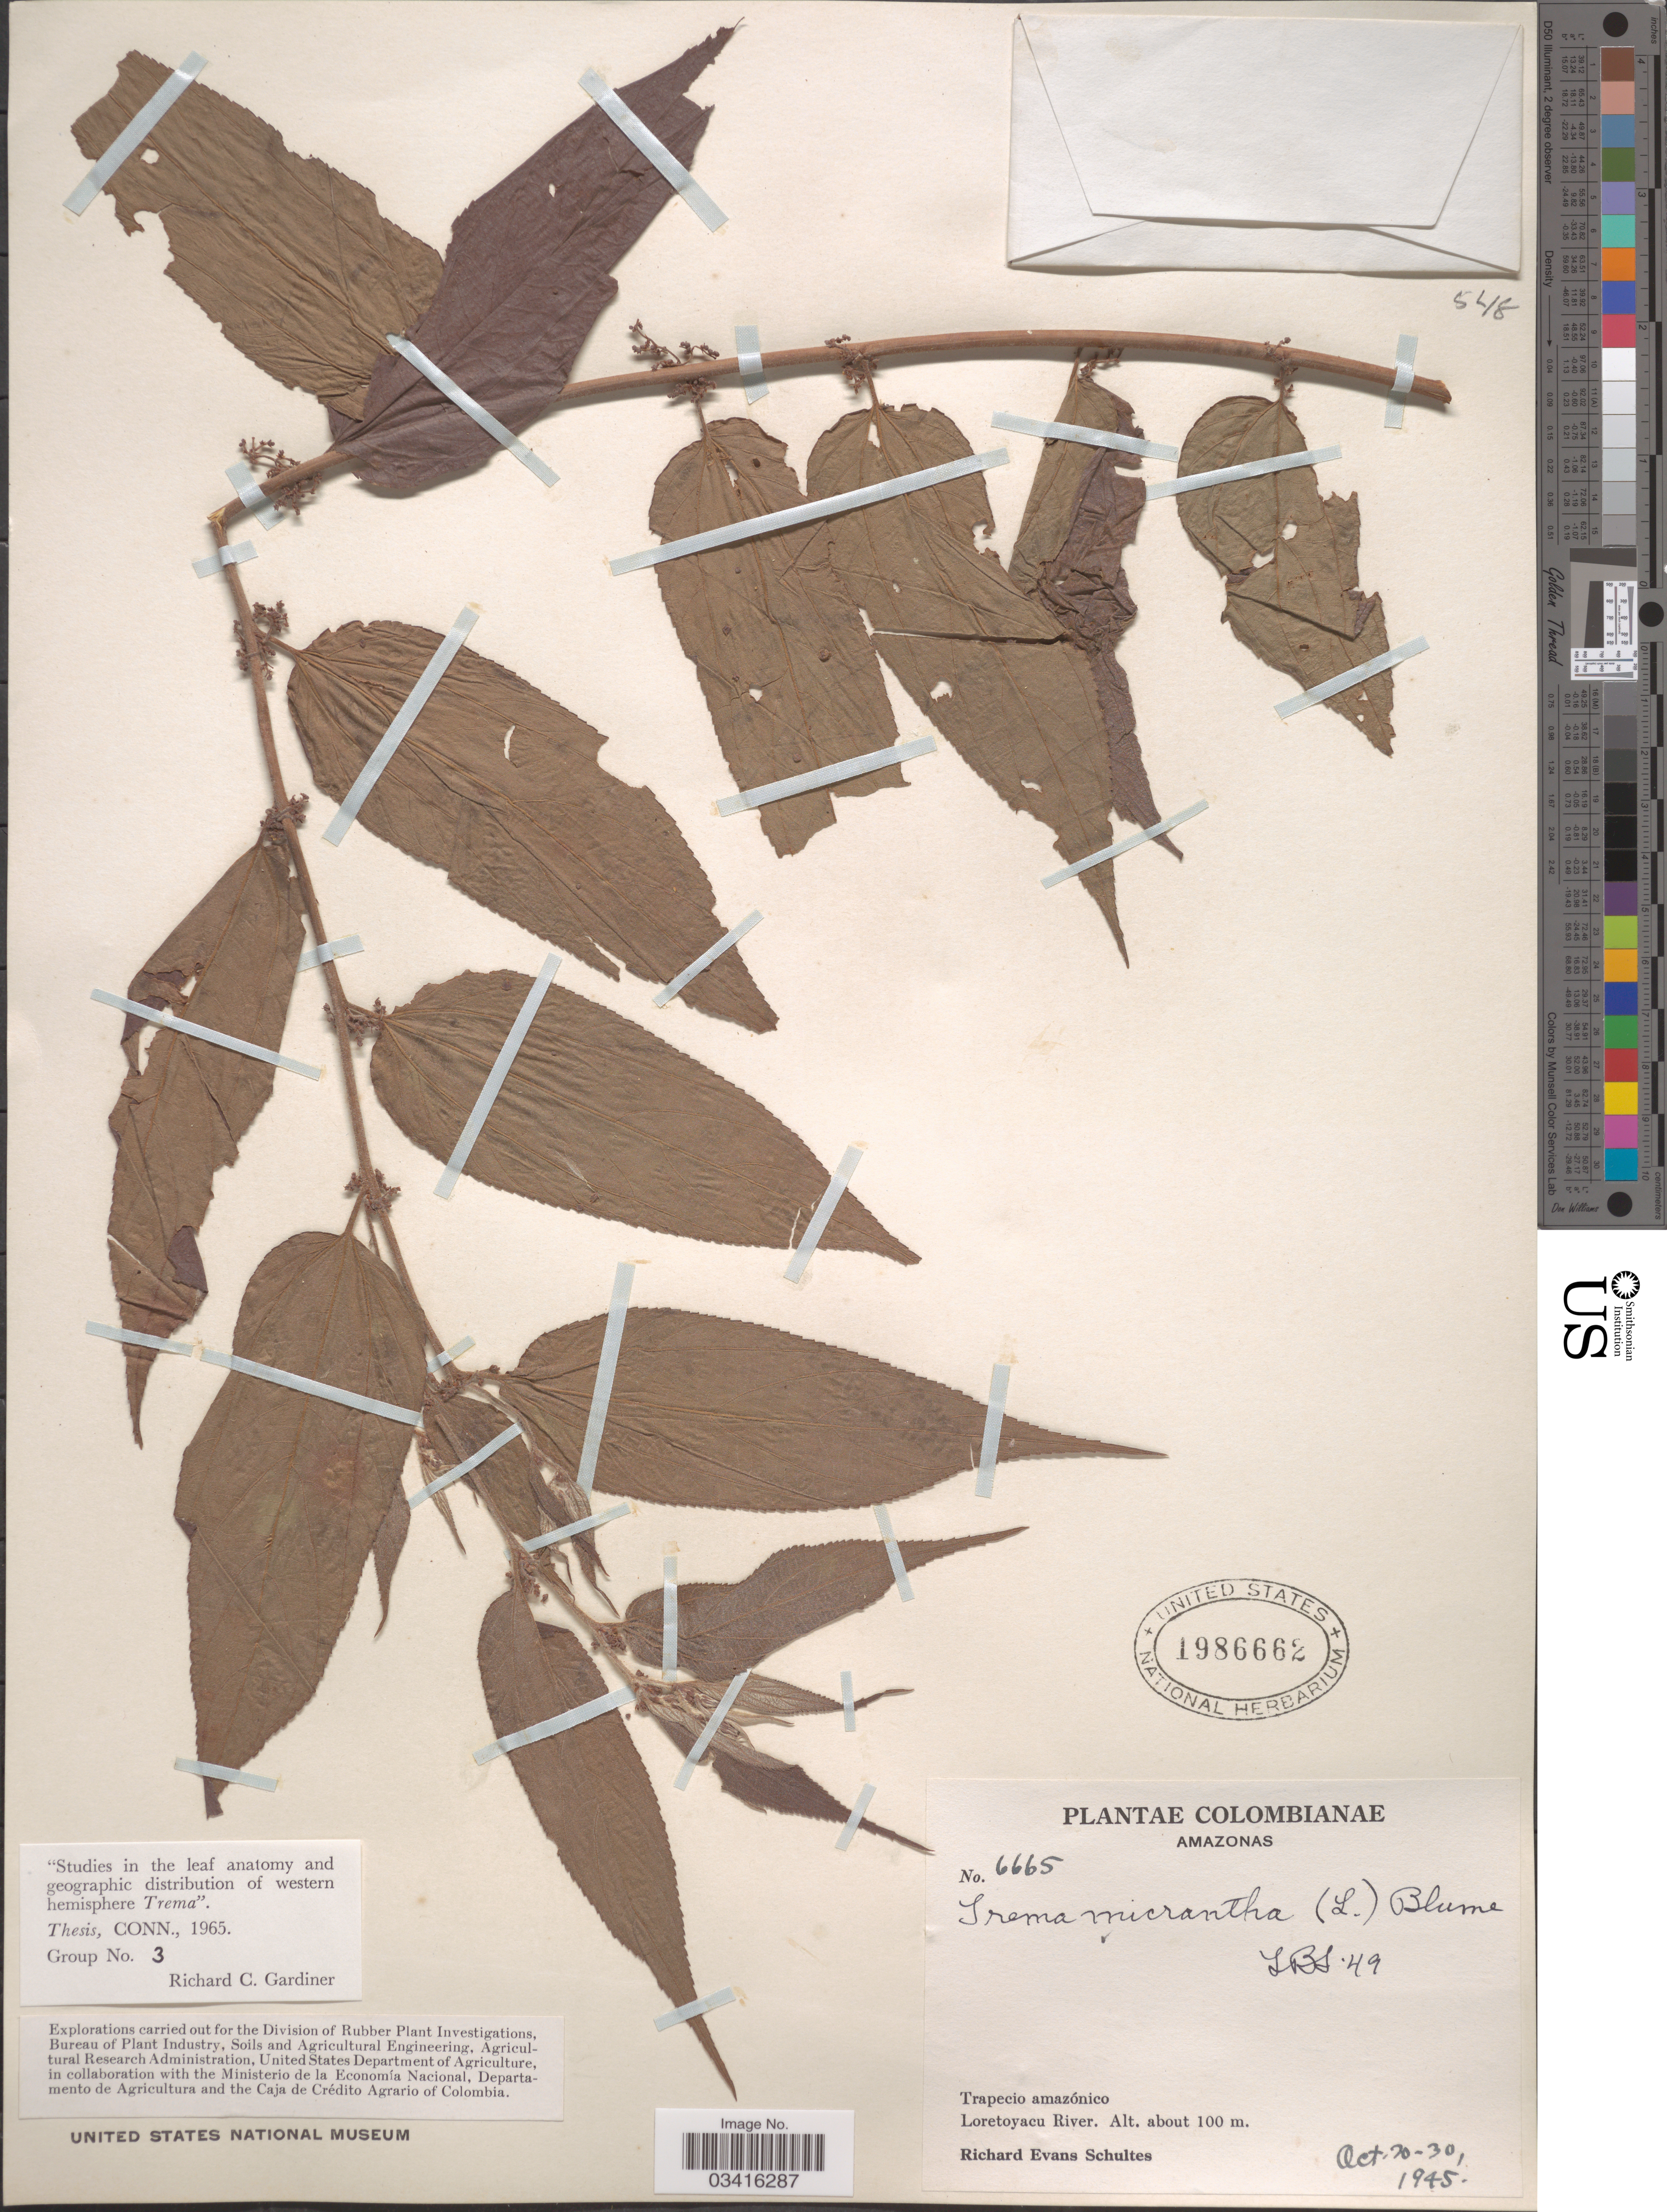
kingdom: Plantae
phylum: Tracheophyta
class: Magnoliopsida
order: Rosales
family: Cannabaceae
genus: Trema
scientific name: Trema micranthum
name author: (L.) Blume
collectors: R. E. Schultes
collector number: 6665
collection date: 1945-10-20/1945-10-30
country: Colombia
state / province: Amazônas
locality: Trapecio amazónico. Loretoyacu River.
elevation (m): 100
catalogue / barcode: US 1986662